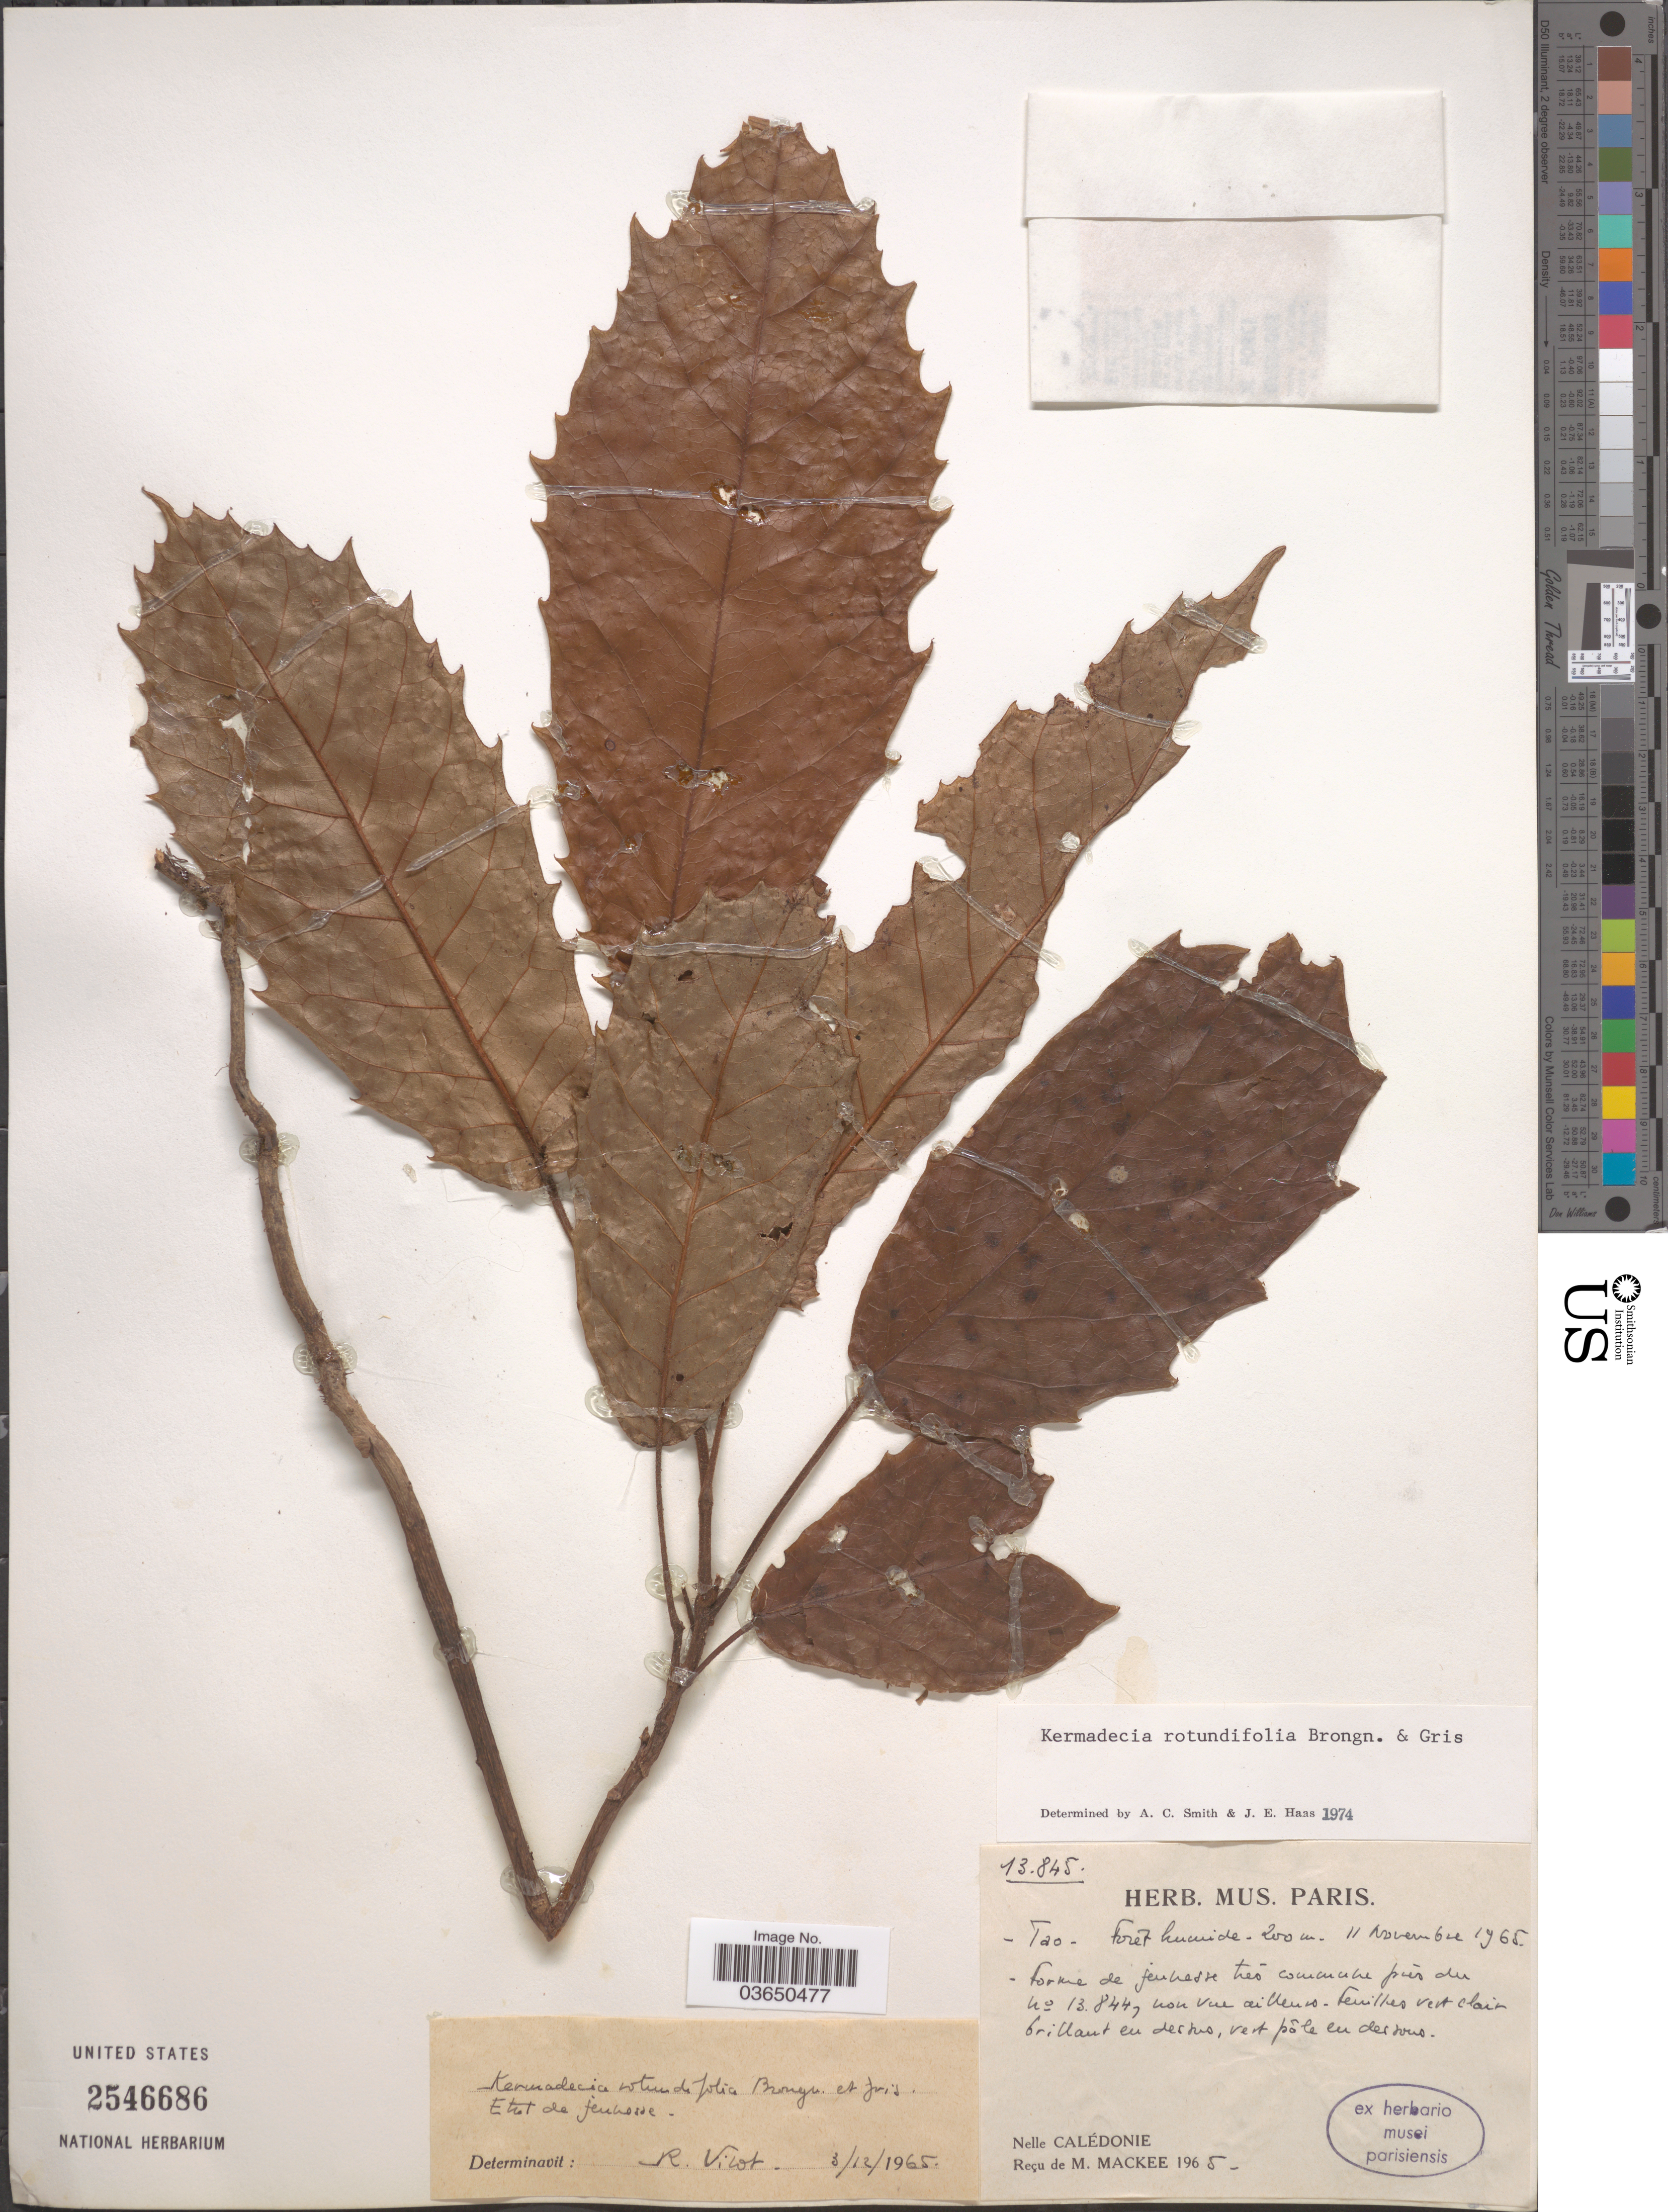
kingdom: Plantae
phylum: Tracheophyta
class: Magnoliopsida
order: Proteales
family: Proteaceae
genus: Kermadecia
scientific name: Kermadecia rotundifolia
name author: Brongn. & Gris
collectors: M. Mackee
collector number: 13845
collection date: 1965-11-11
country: New Caledonia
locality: Tao. Nelle Calédonie.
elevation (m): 200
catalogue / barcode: US 2546686